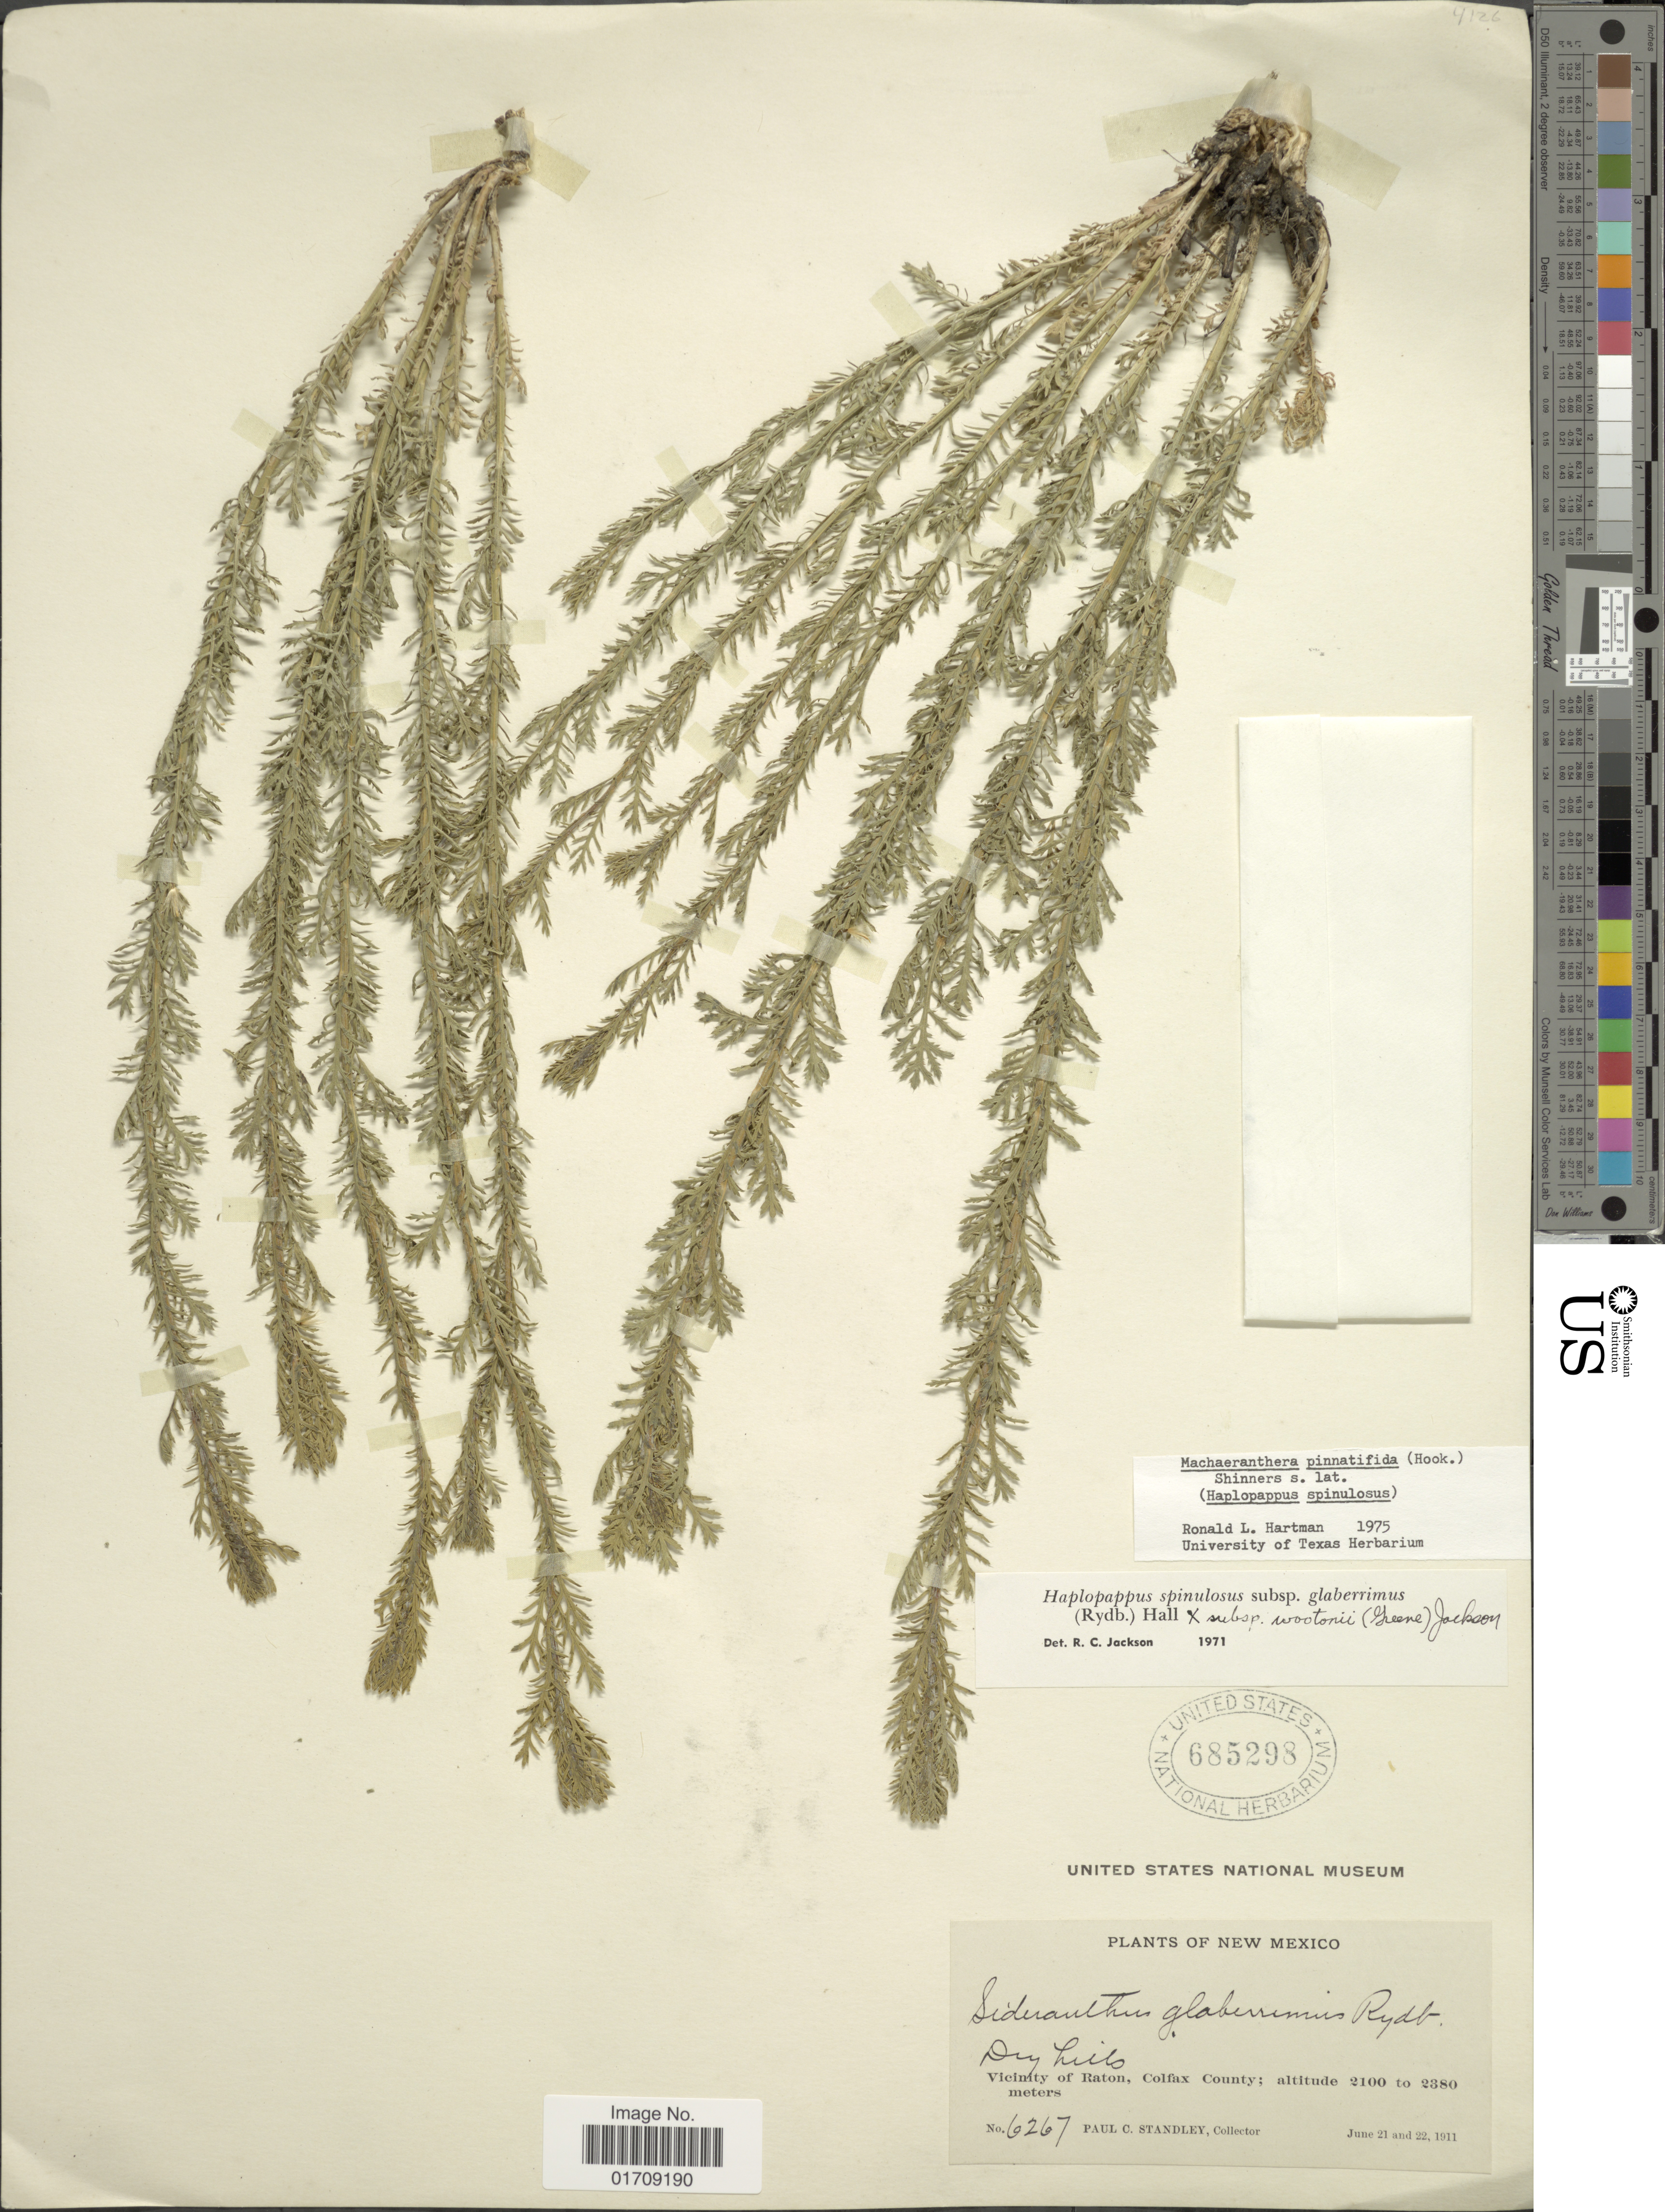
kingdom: Plantae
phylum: Tracheophyta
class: Magnoliopsida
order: Asterales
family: Asteraceae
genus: Machaeranthera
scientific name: Machaeranthera pinnatifida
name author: (Hook.) Shinners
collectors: P. C. Standley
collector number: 6267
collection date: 1911-06-21/1911-06-22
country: United States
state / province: New Mexico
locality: Vicinity of Raton, Colfax County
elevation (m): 2100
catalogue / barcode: US 685298